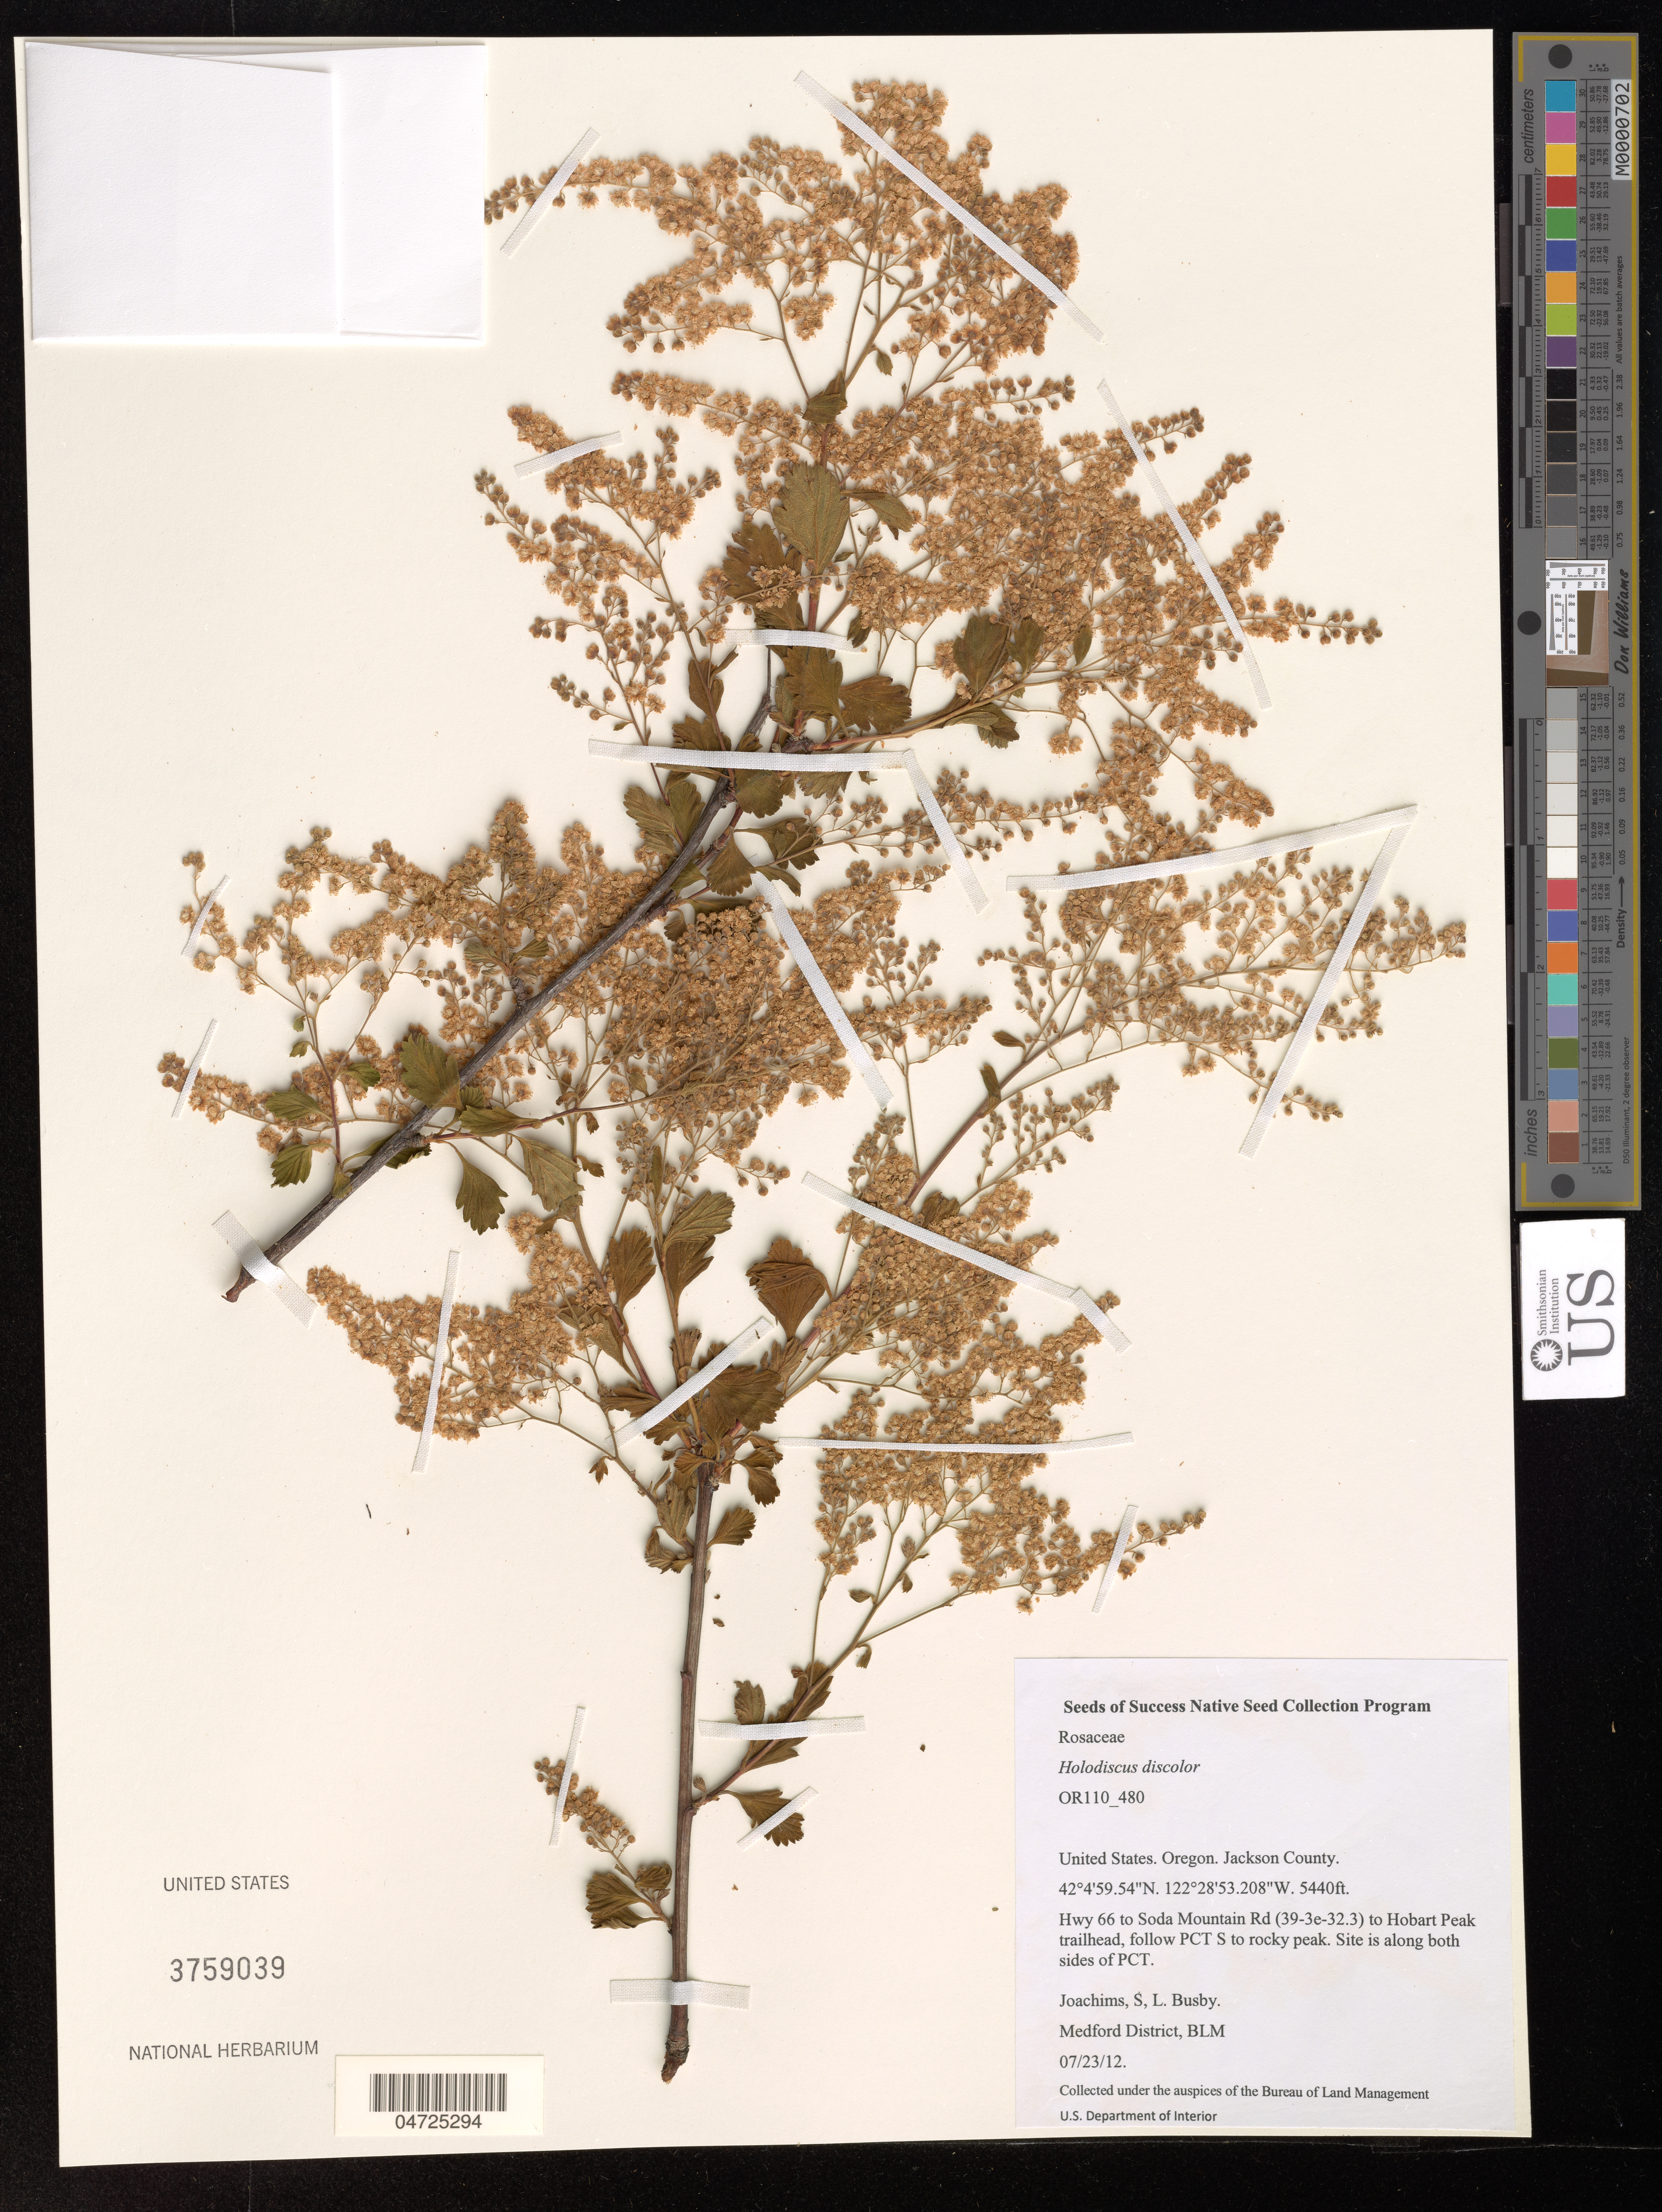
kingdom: Plantae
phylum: Tracheophyta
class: Magnoliopsida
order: Rosales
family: Rosaceae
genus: Holodiscus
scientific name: Holodiscus discolor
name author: (Pursh) Maxim.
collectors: S. Joachims & L. Busby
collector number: OR110_480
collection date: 2012-07-23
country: United States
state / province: Oregon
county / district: Jackson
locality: Jackson County. Hwy 66 to Soda Mountain Rd (39-3e-32.3) to Hobart Peak trailhead, follow PCT S to rocky peak. Site is along both sides of PCT.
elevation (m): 1658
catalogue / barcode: US 3759039